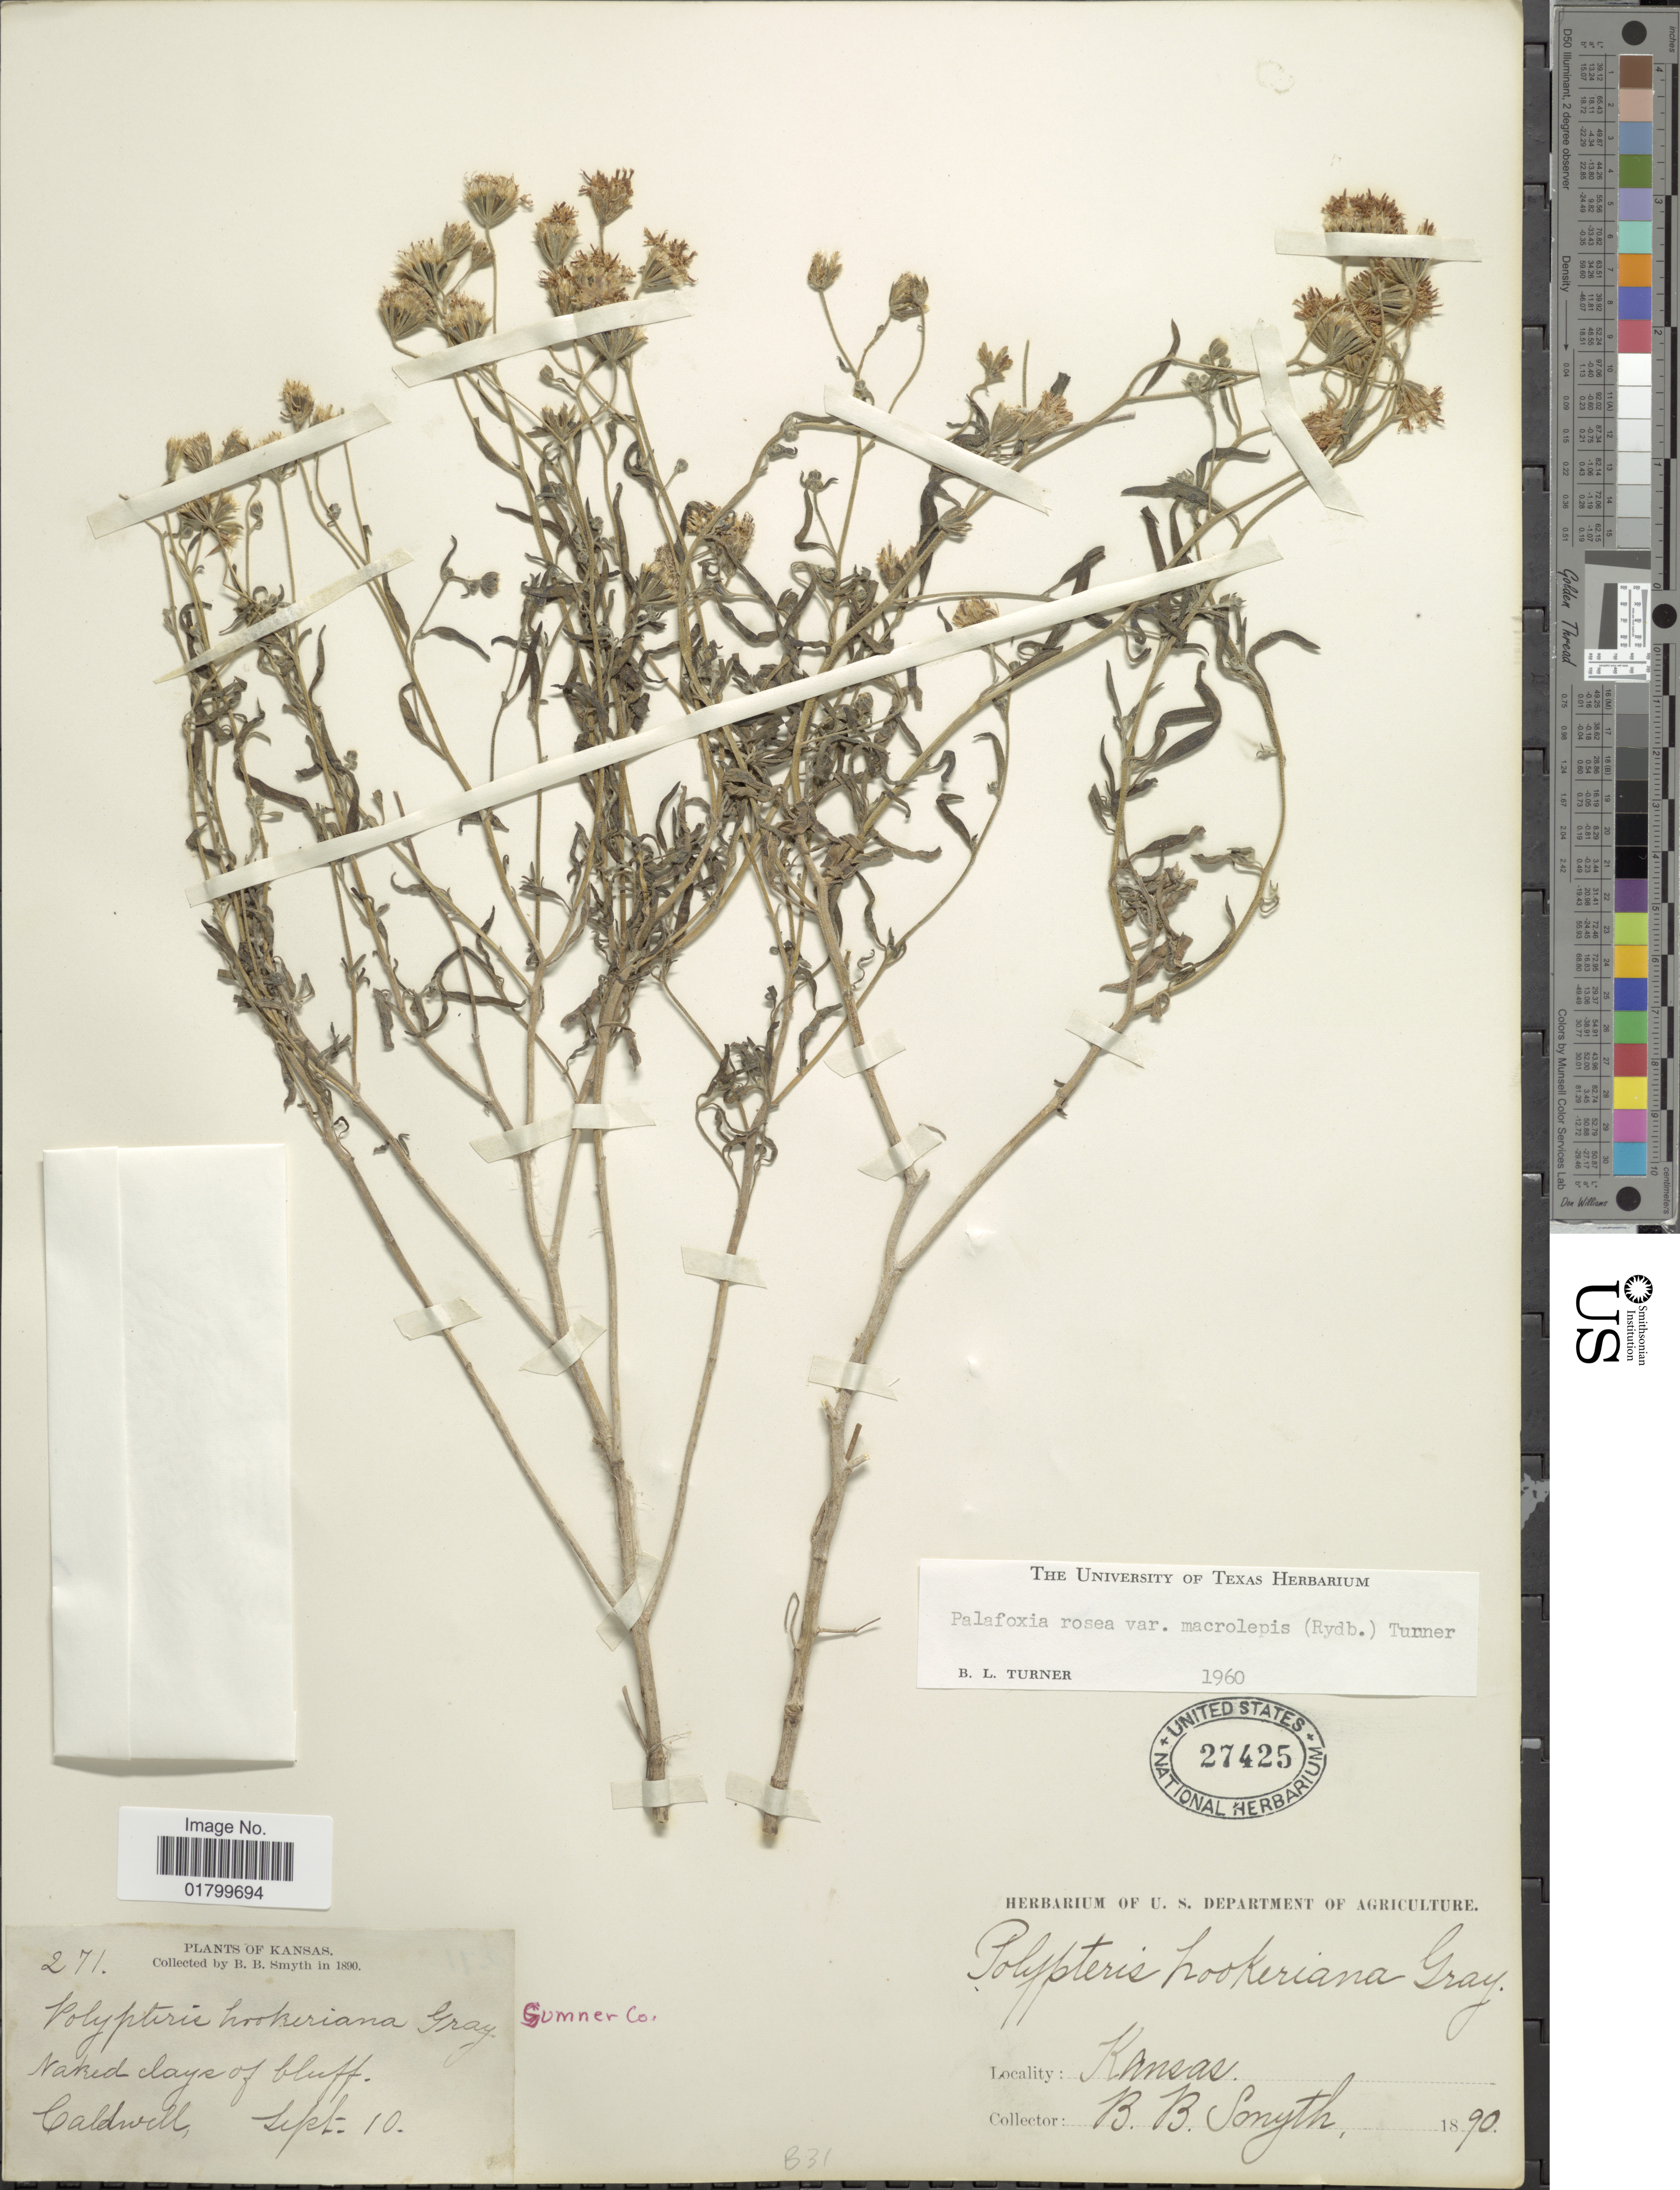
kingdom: Plantae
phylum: Tracheophyta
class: Magnoliopsida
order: Asterales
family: Asteraceae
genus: Palafoxia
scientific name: Palafoxia rosea var. macrolepis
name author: (Rydb.) B.L. Turner & M.I. Morris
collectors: B. Smyth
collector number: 271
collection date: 1890-09-10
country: United States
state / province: Kansas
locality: Caldwell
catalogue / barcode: US 27425